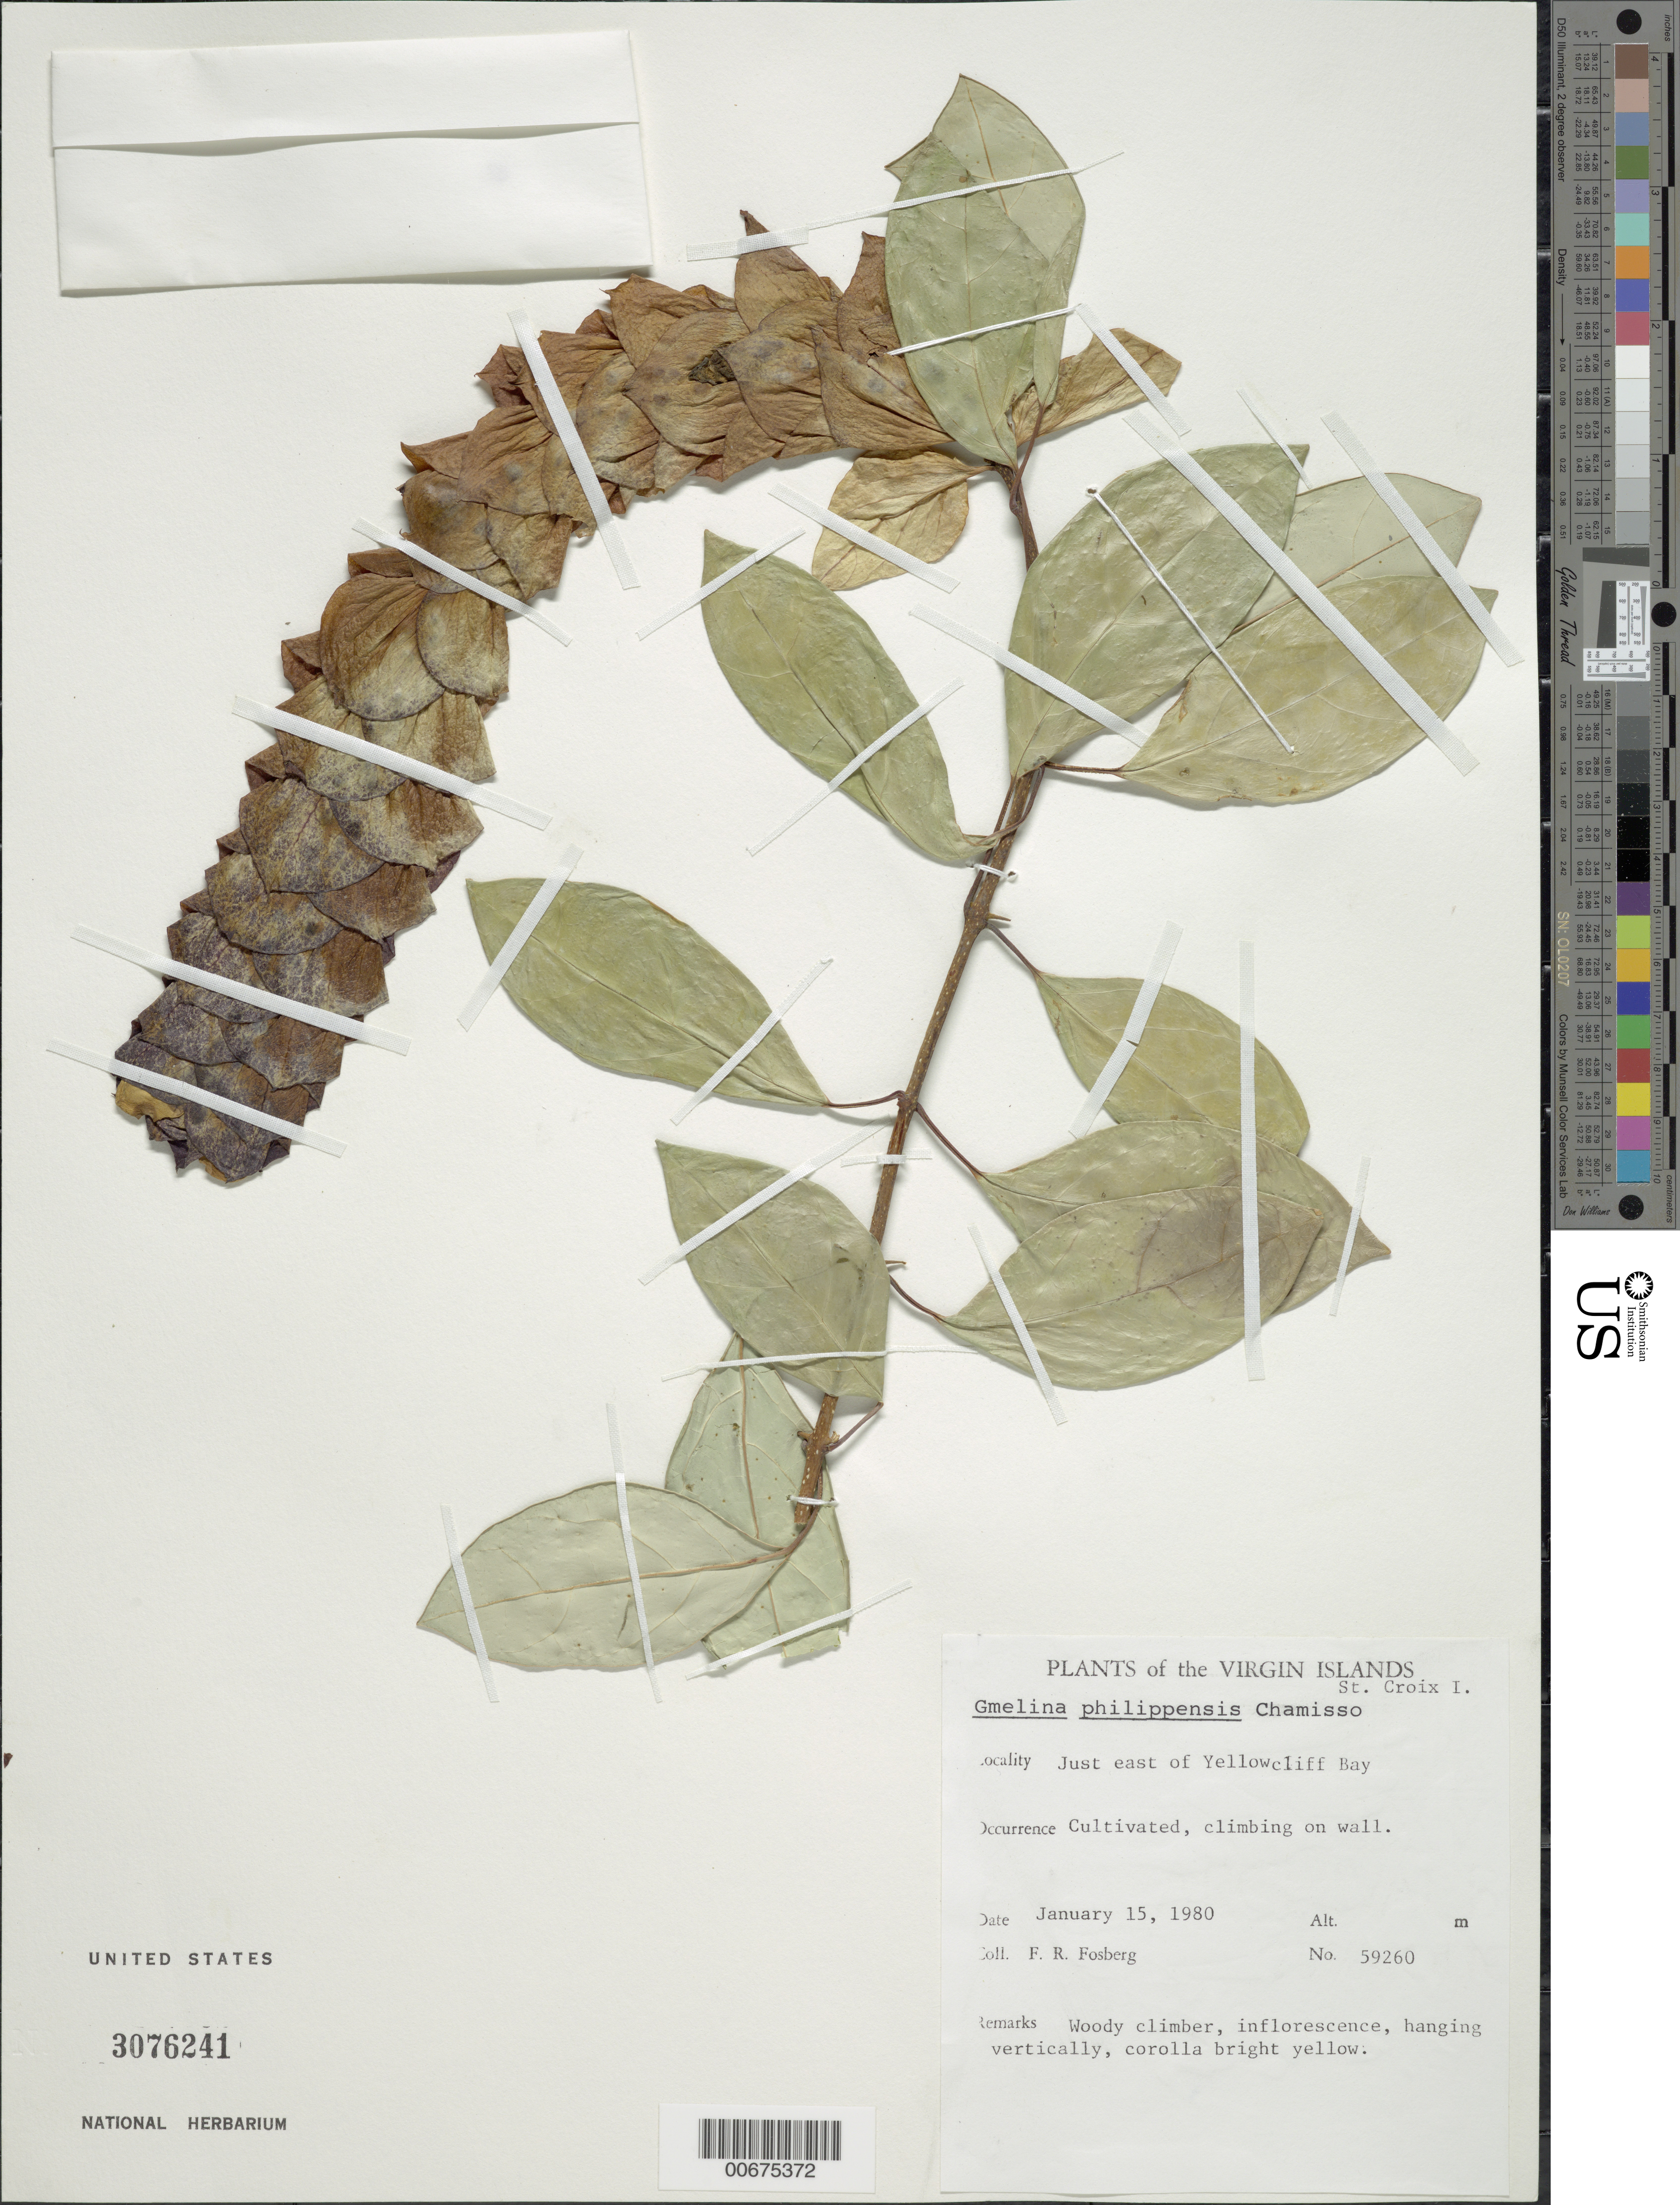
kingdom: Plantae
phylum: Tracheophyta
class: Magnoliopsida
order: Lamiales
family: Lamiaceae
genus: Gmelina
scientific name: Gmelina philippensis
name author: Cham.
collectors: F. R. Fosberg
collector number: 59260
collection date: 1980-01-15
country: U.S. Virgin Islands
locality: St. Croix I. Just east of Yellow cliff Bay.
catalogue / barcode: US 3076241